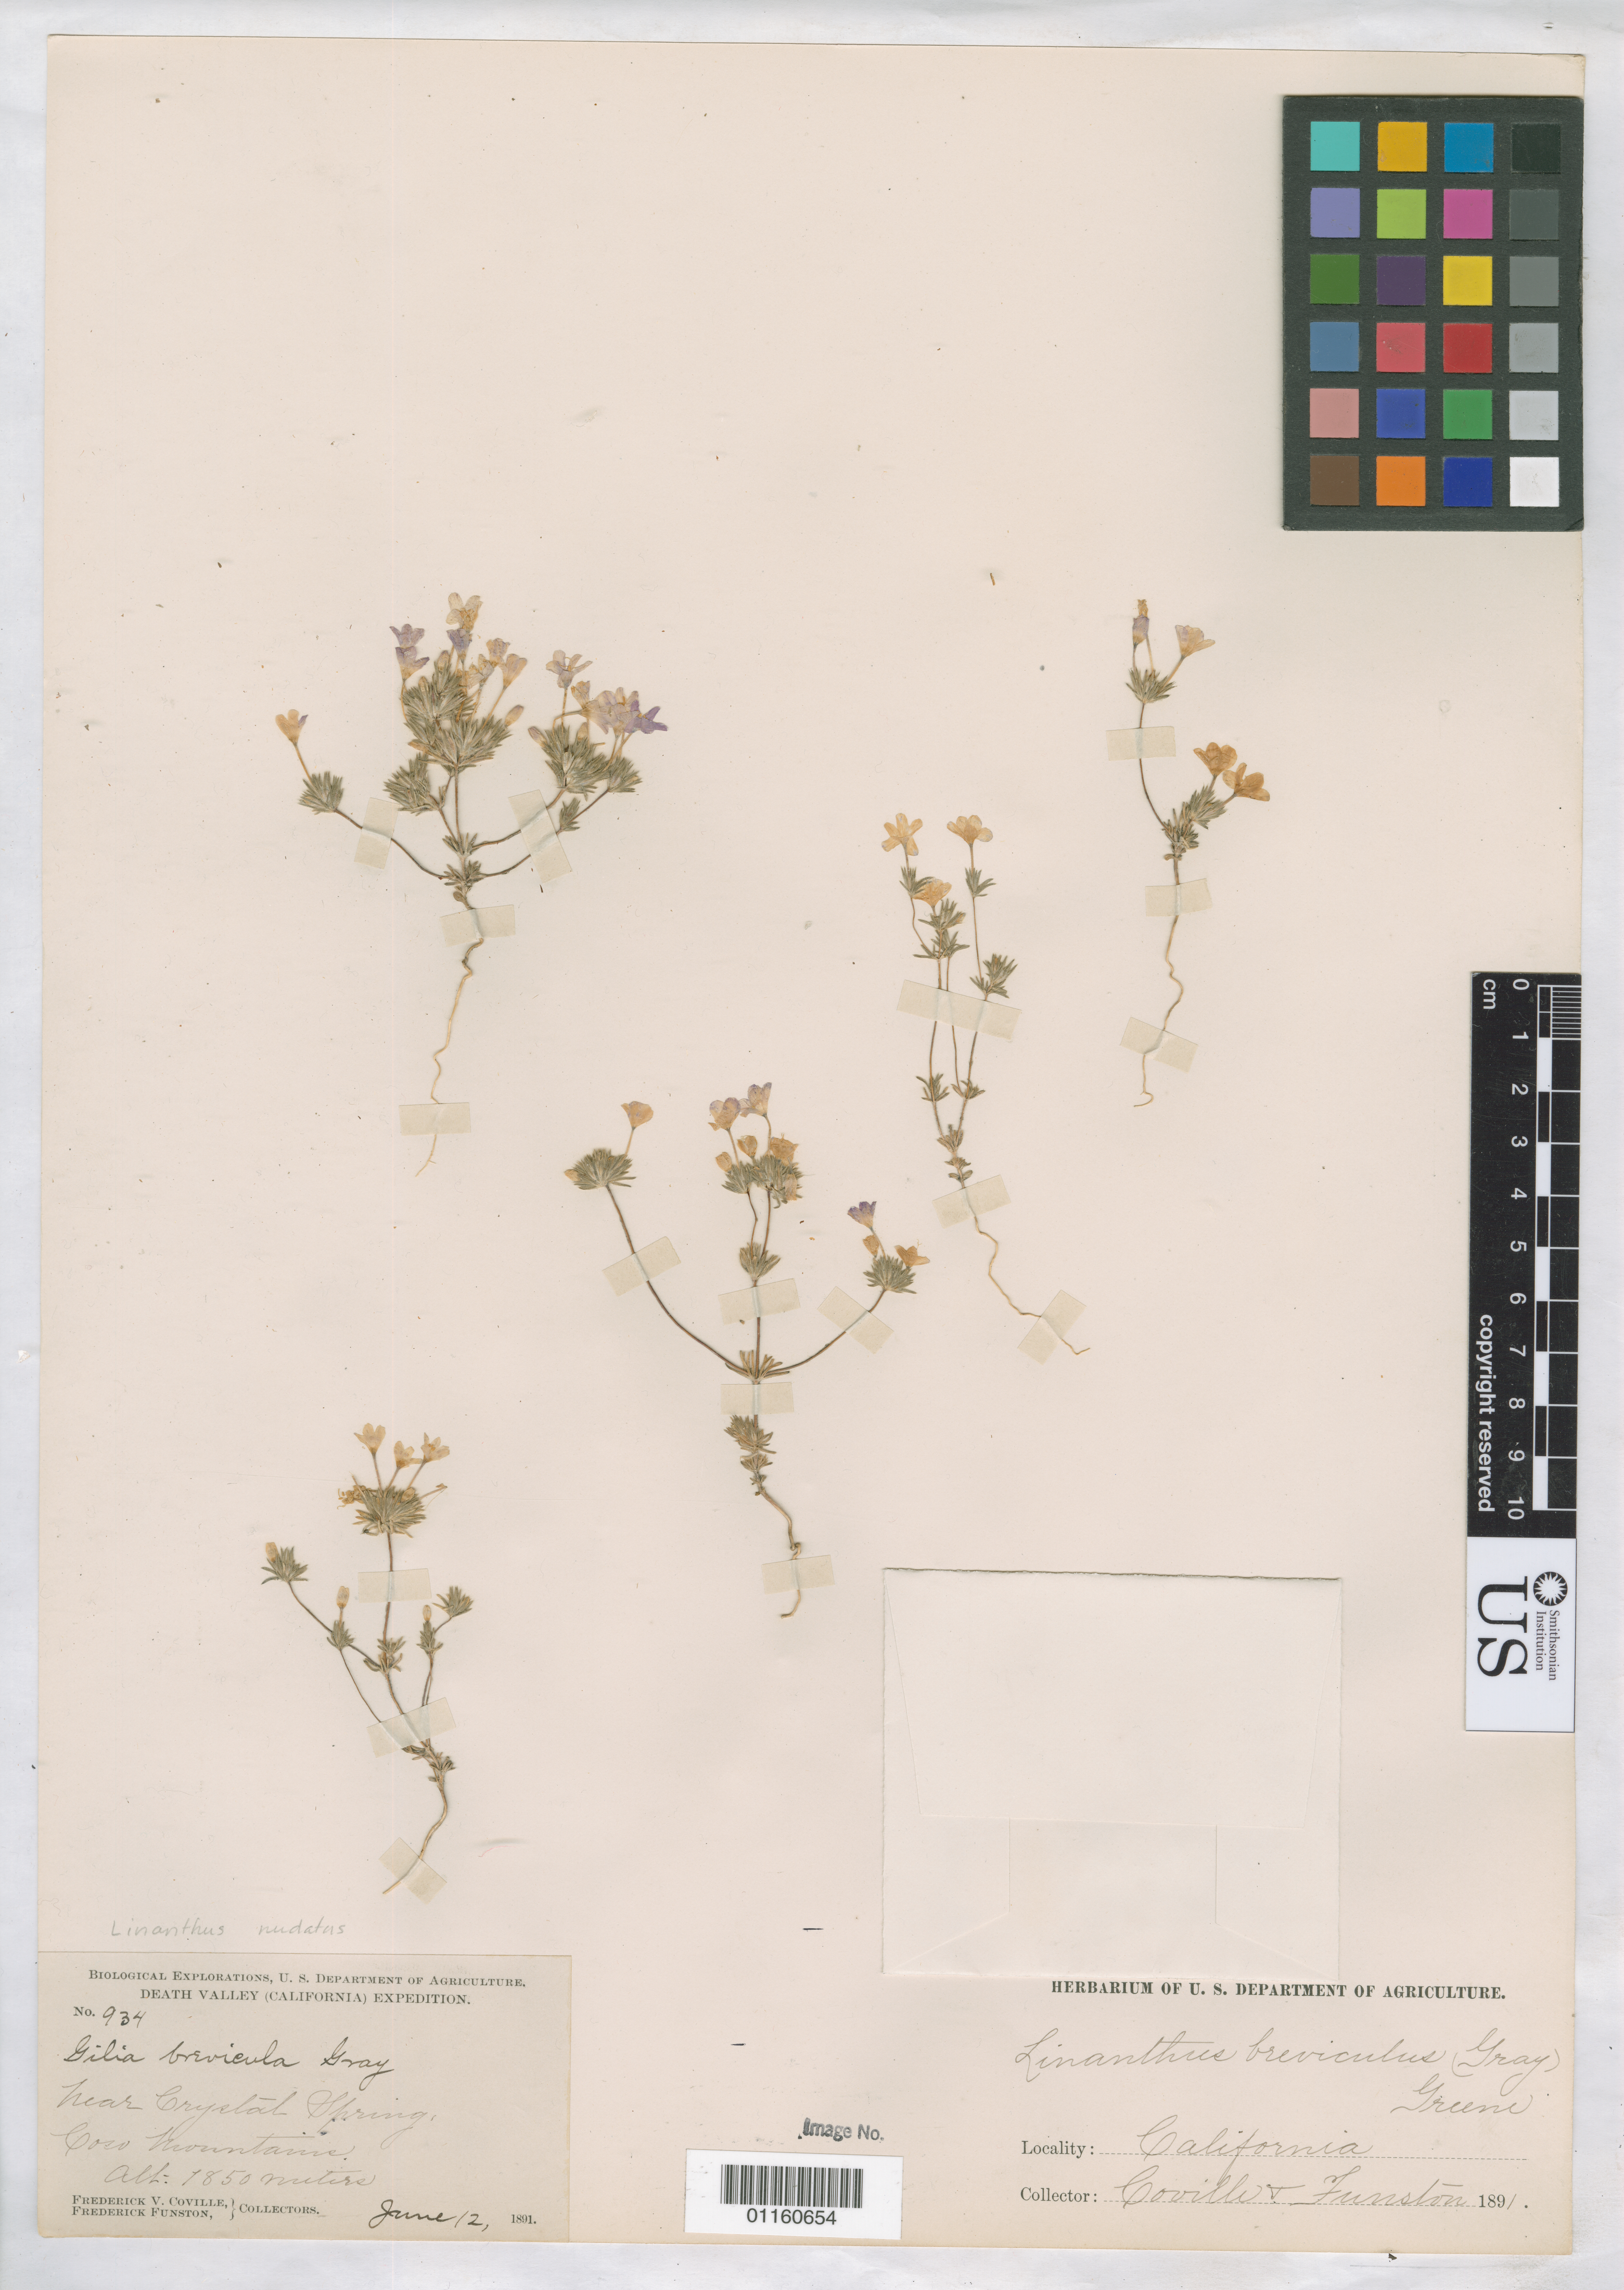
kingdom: Plantae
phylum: Tracheophyta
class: Magnoliopsida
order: Ericales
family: Polemoniaceae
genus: Leptosiphon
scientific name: Leptosiphon nudatus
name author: (Greene) J.M. Porter & L.A. Johnson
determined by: Strong, Mark T., (BOT), Smithsonian Institution - National Museum of Natural History (UNITED STATES)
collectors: F. V. Coville & F. Funston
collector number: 934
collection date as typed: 12 Jun 1891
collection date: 1891-06-12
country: United States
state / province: California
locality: Crystal Spring, Coso Mountains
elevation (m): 1850